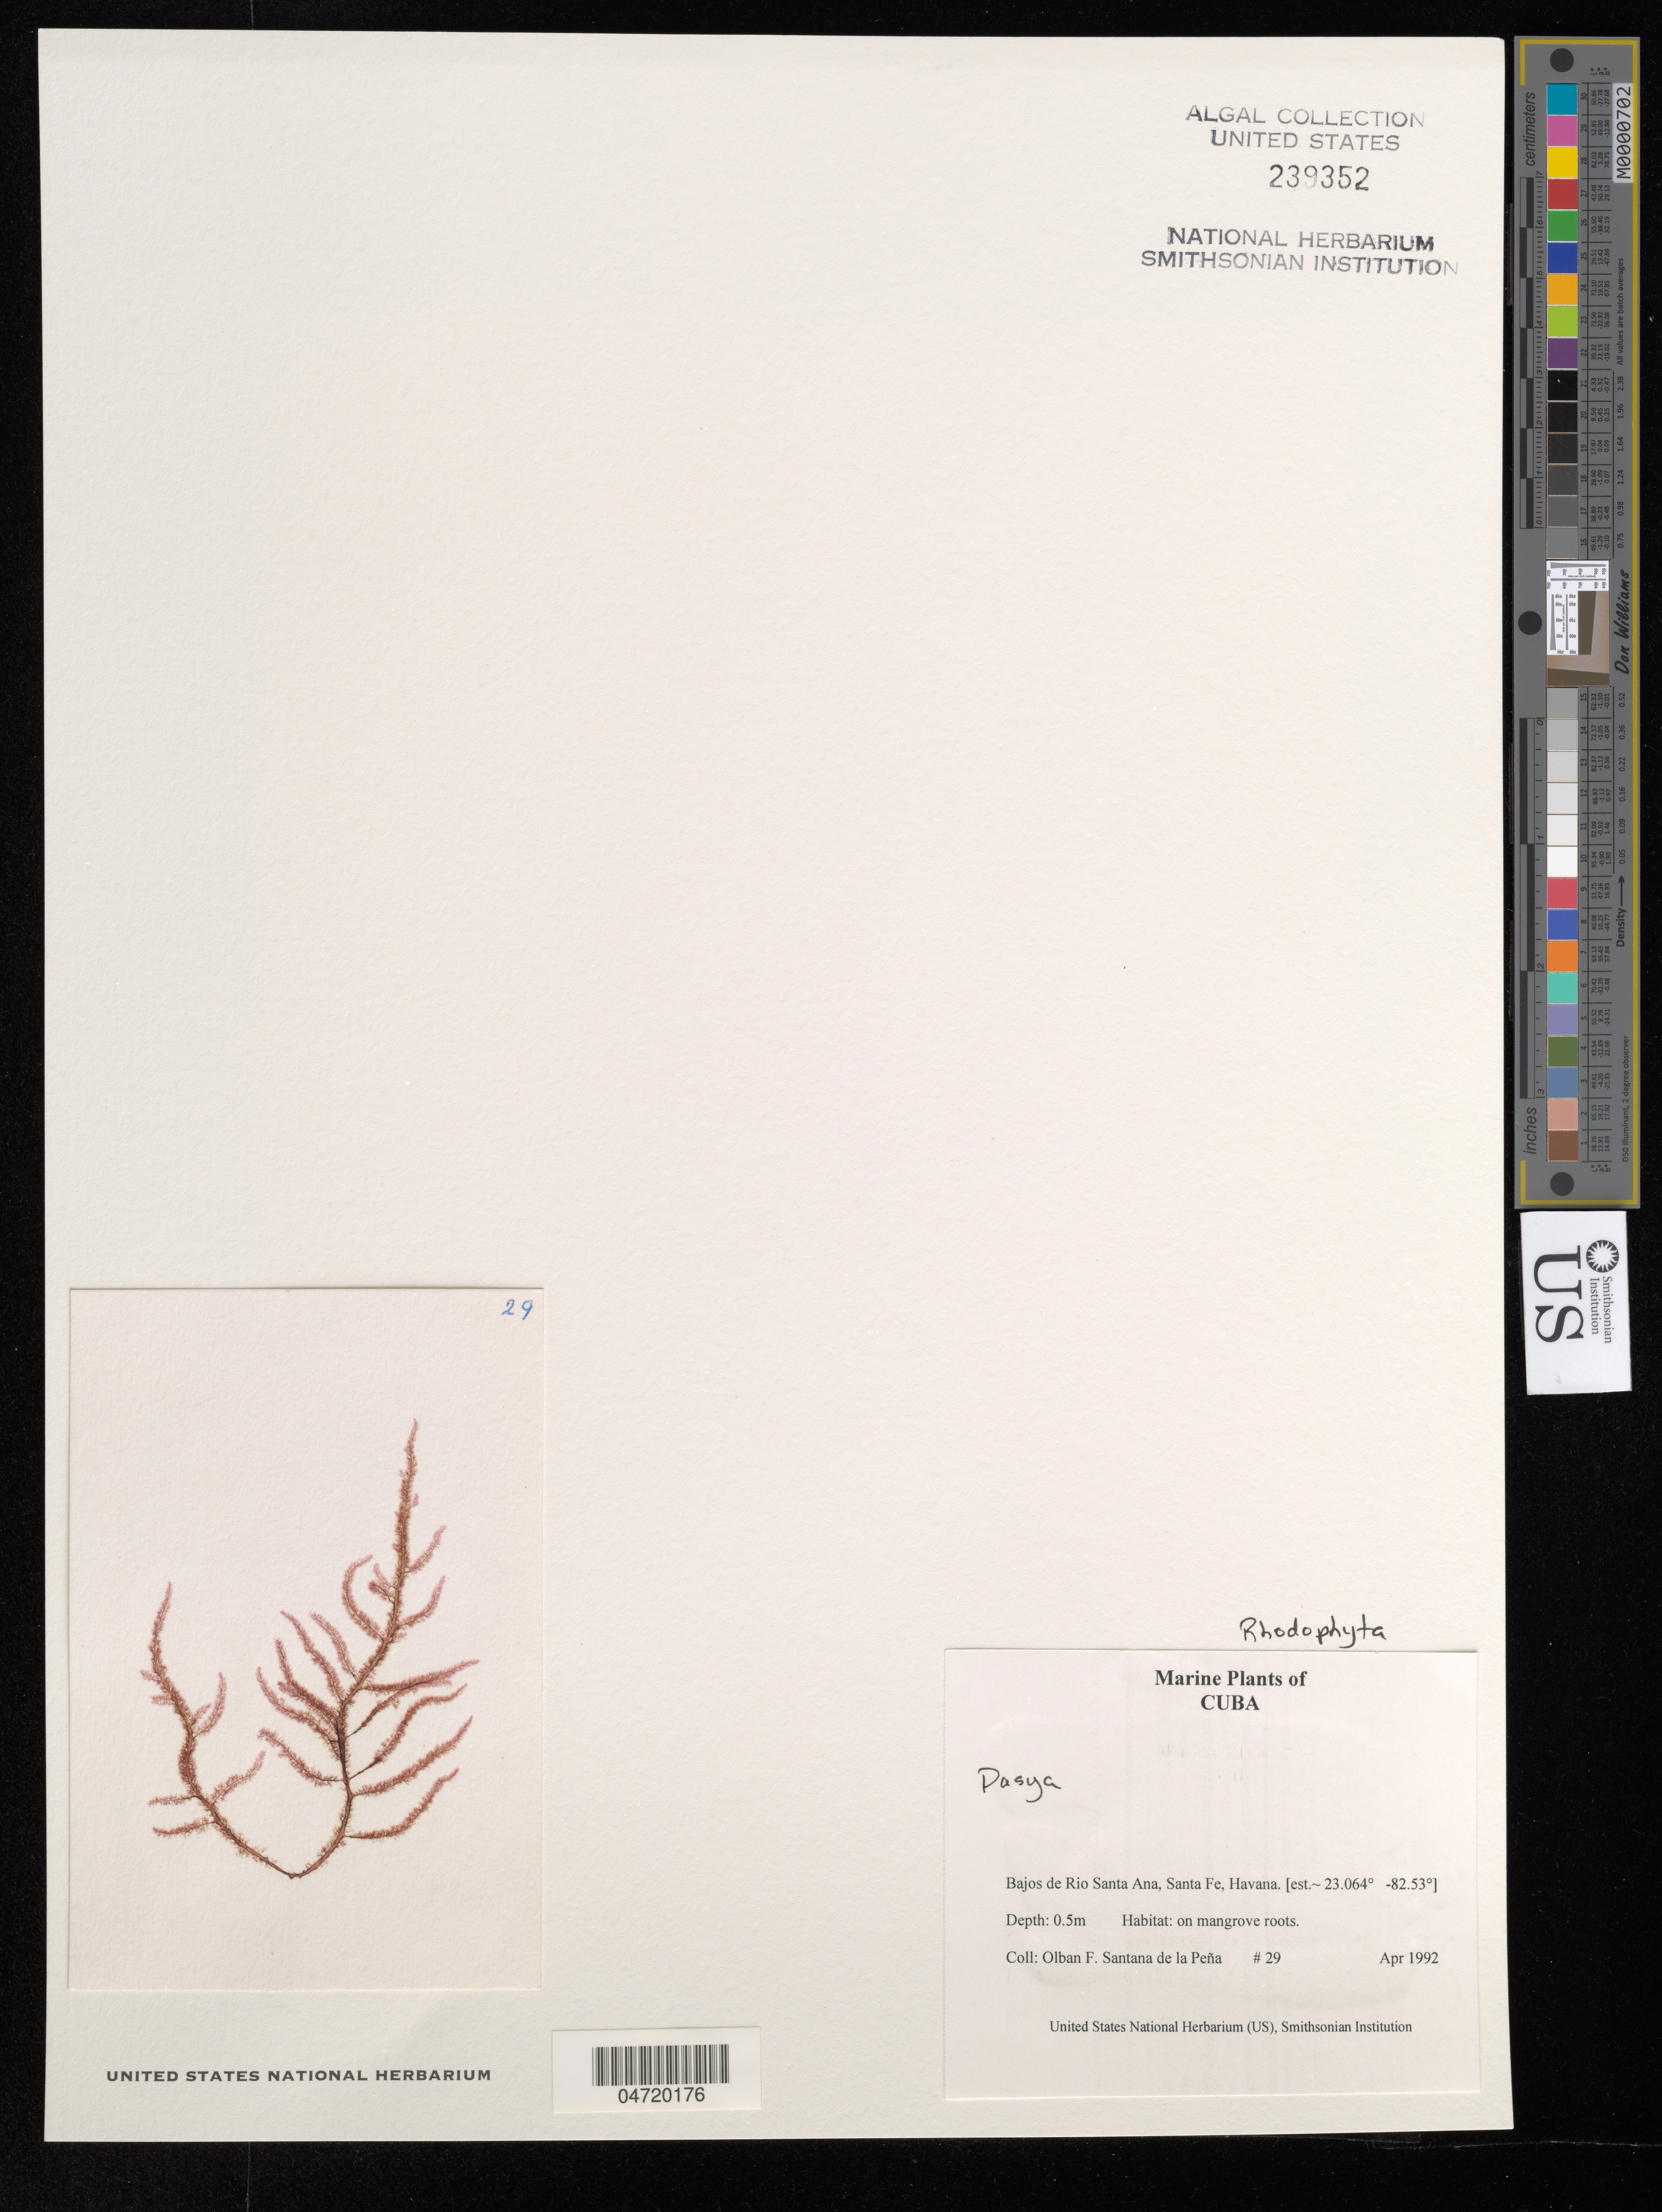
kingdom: Plantae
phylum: Rhodophyta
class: Florideophyceae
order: Ceramiales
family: Dasyaceae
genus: Dasya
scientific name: Dasya sp.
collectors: O. Santana de la Peña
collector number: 29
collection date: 1992-04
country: Cuba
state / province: La Habana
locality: Bajos de Rio Santa Ana, Santa Fe, Havana.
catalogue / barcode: US 239352